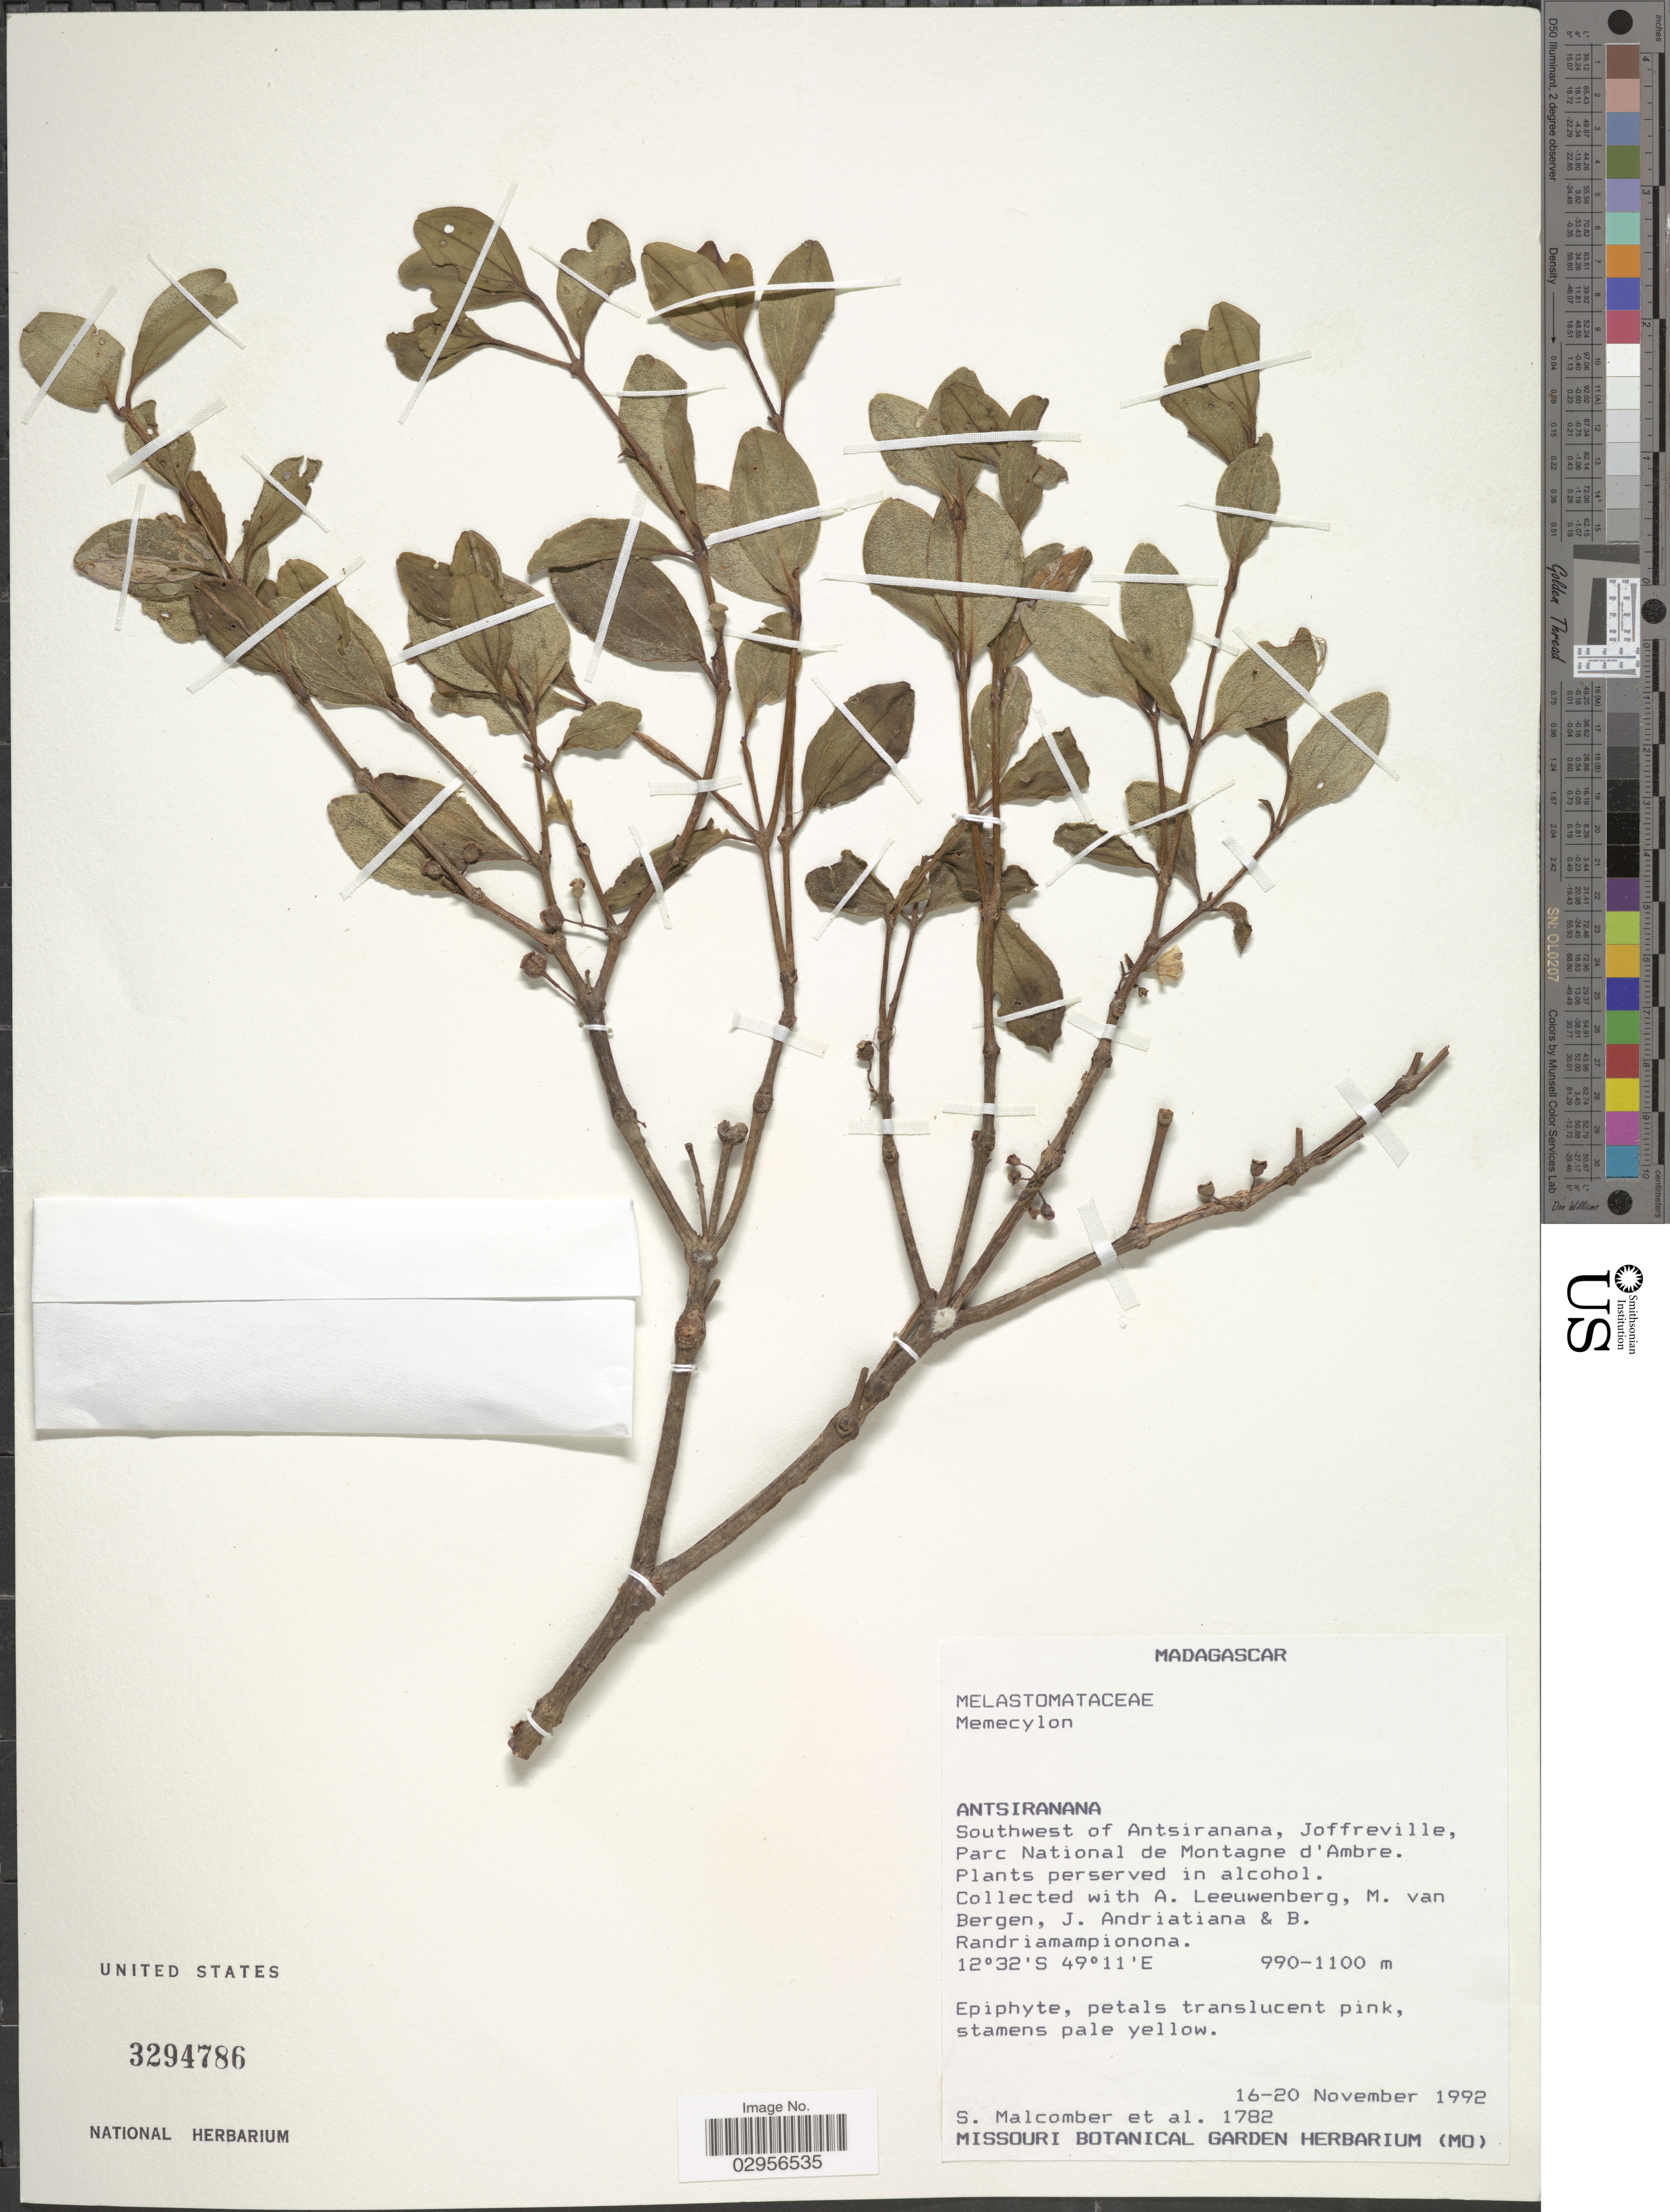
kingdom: Plantae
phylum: Tracheophyta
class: Magnoliopsida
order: Myrtales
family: Melastomataceae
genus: Memecylon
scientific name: Memecylon sp.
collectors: S. T. Malcomber, A. Leeuwenberg, M. van Bergen, J. Andriatiana & B. Randriamampionona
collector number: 1782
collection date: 1992-11-16/1992-11-20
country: Madagascar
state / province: Diana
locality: Southwest of Antsiranana, Joffreville, Parc National de Montagne d'Ambre.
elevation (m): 990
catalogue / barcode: US 3294786